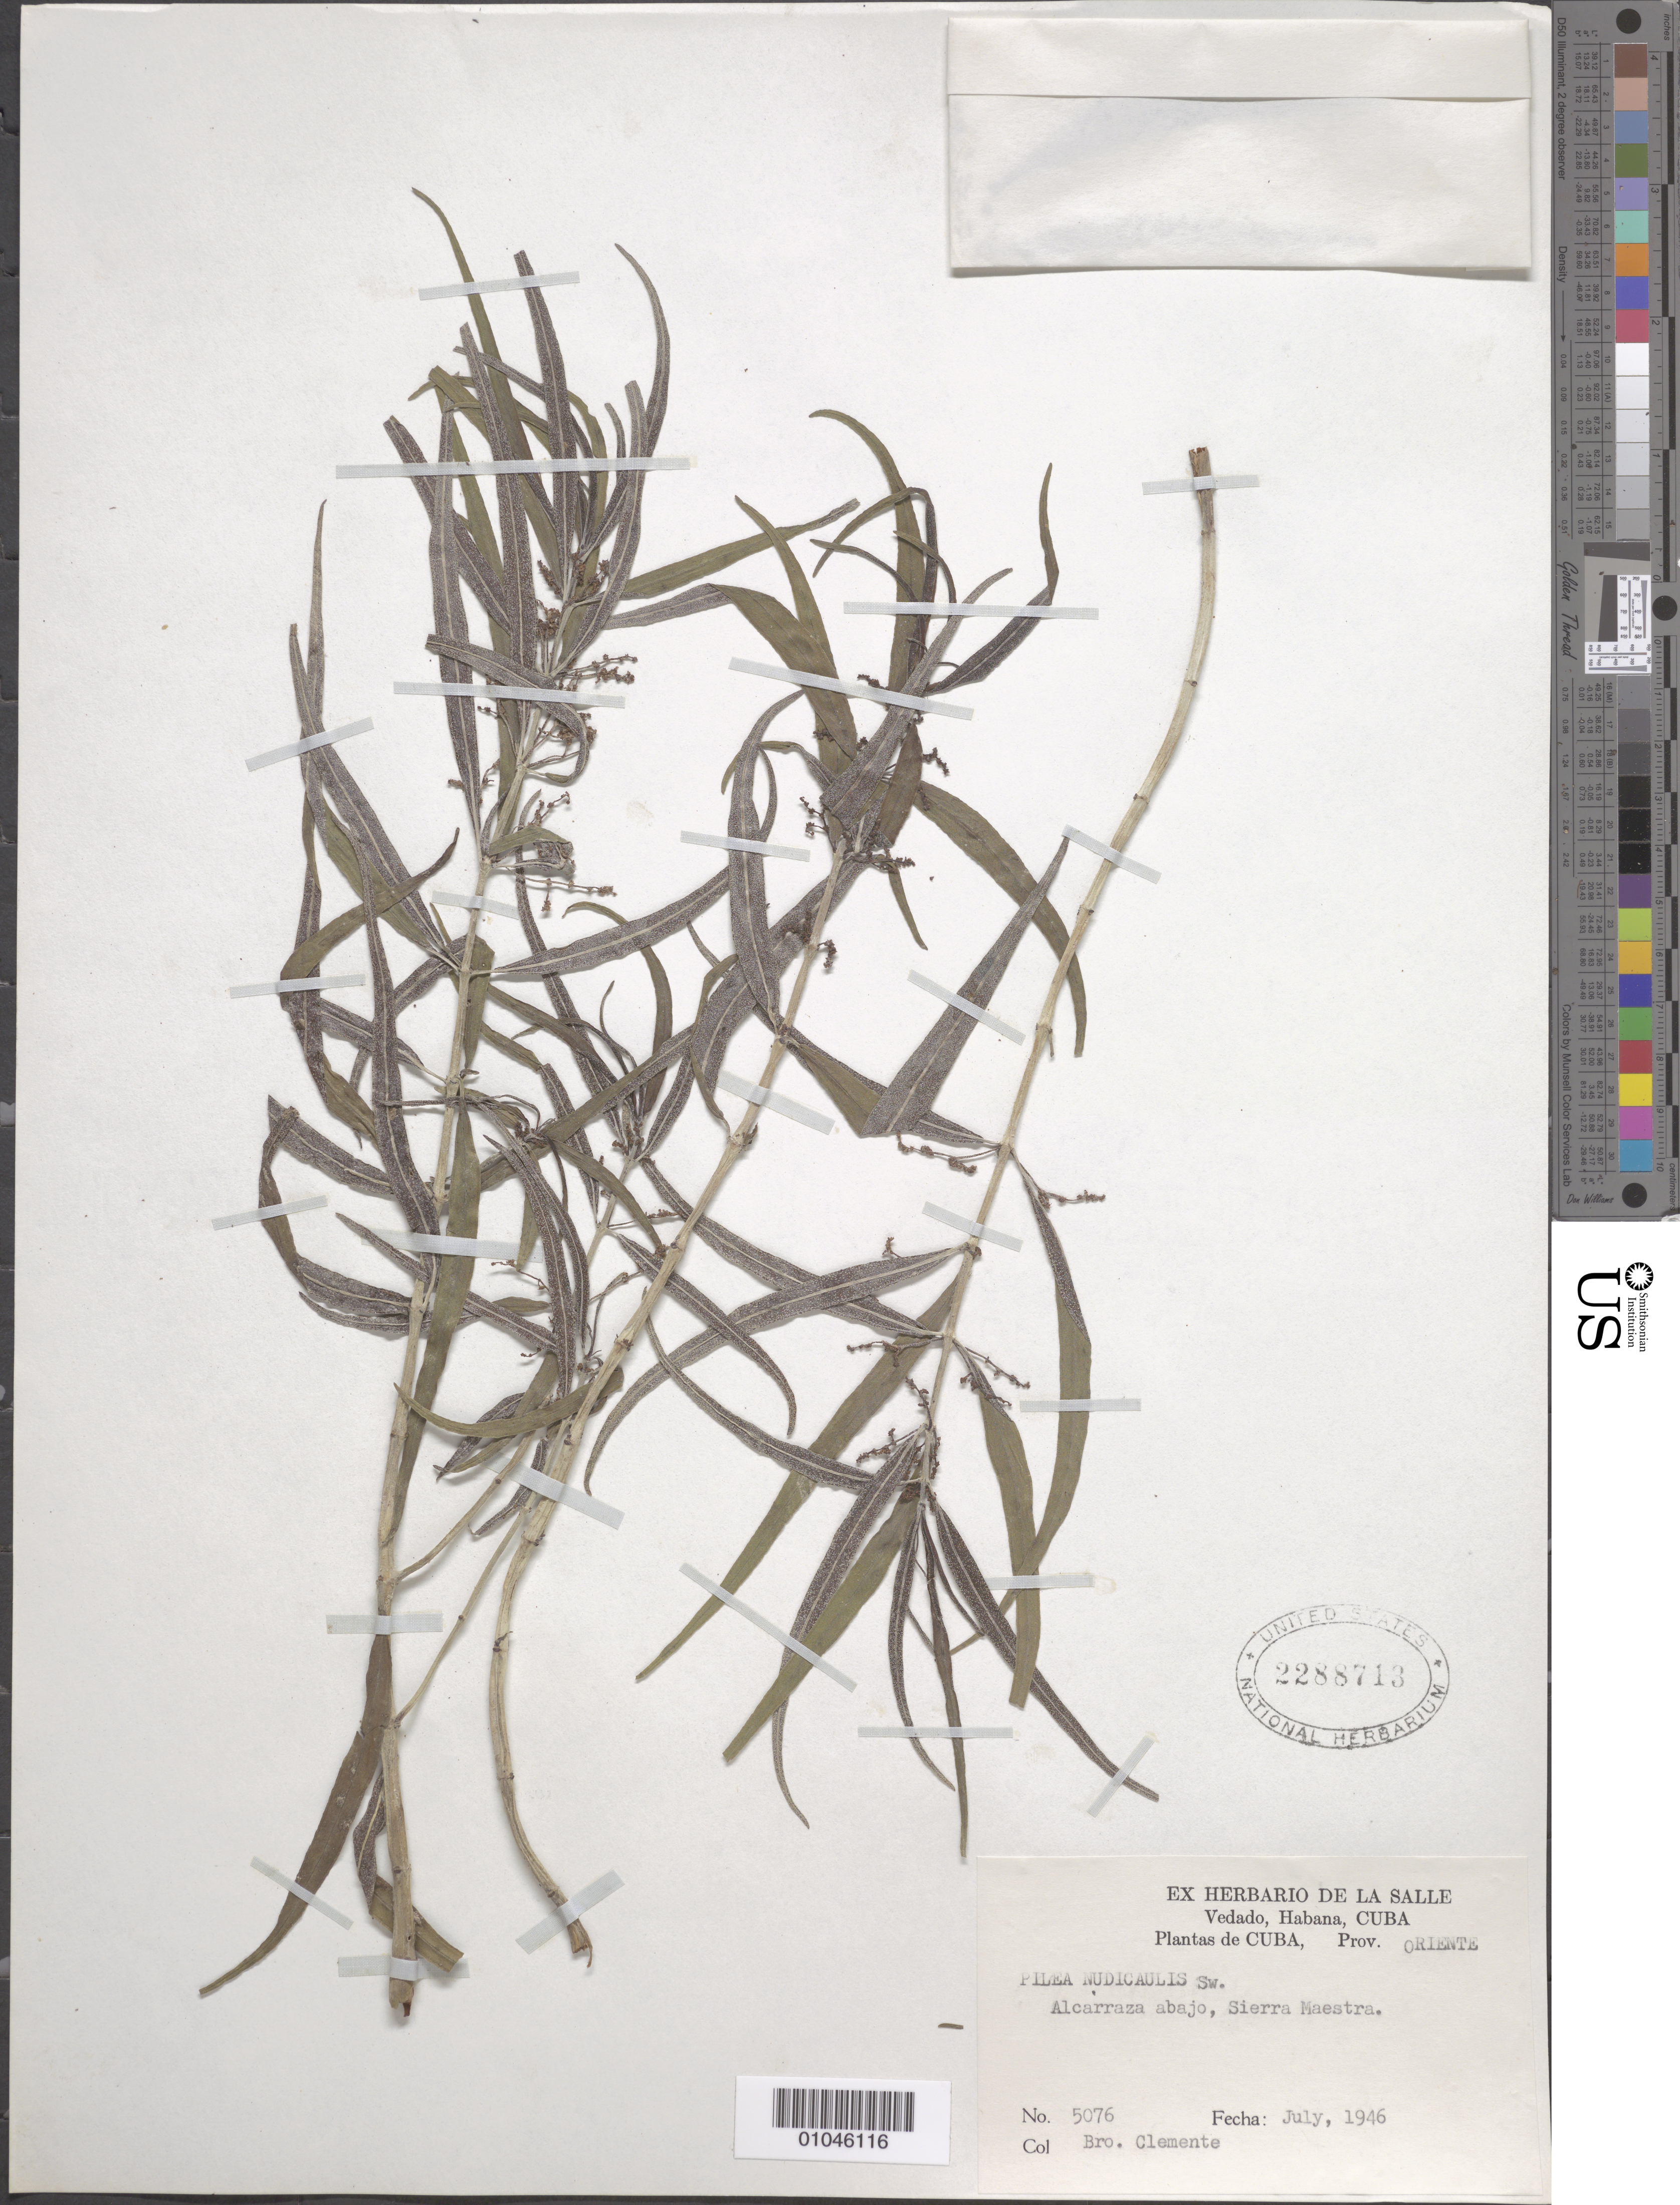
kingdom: Plantae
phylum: Tracheophyta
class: Magnoliopsida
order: Rosales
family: Urticaceae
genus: Pilea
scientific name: Pilea nudicaulis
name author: (Sw.) Wedd.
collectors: Bro. Clemente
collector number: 5076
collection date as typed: Jul 1946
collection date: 1946-07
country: Cuba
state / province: Oriente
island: Cuba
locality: Alcarraza abajo, Sierra Maestra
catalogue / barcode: US 2288713